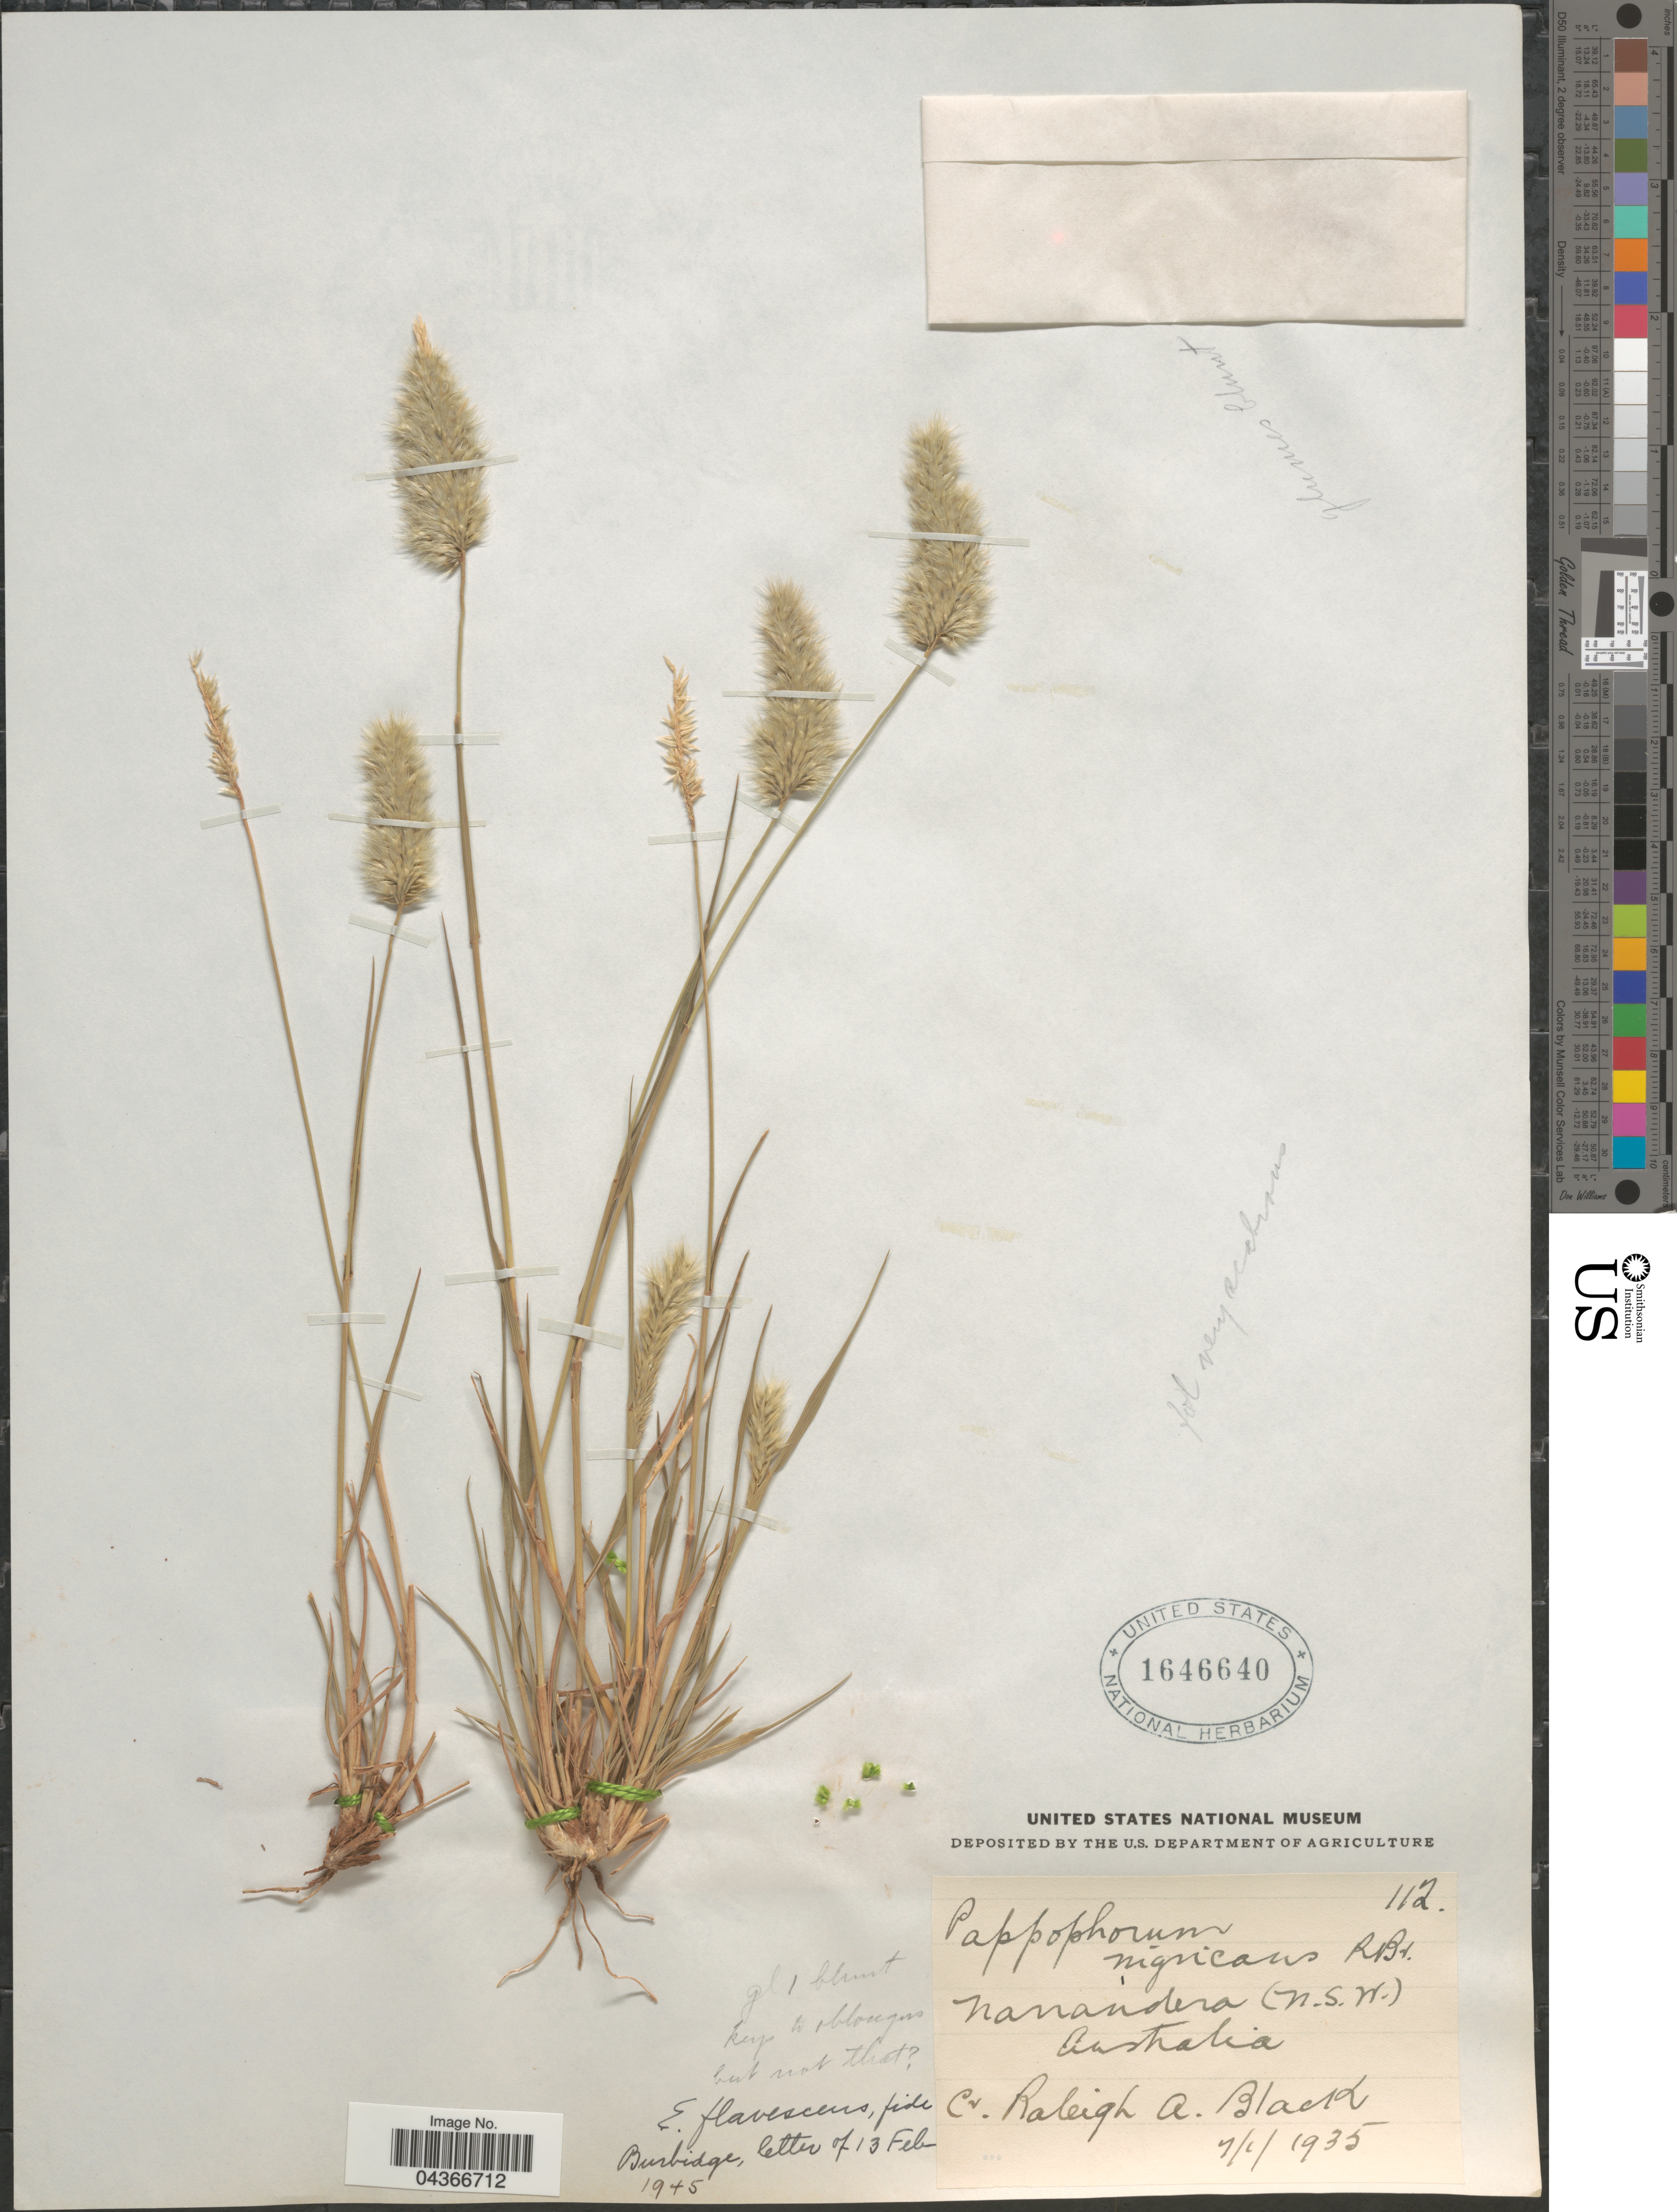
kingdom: Plantae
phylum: Tracheophyta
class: Liliopsida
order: Poales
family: Poaceae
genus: Enneapogon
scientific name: Enneapogon nigricans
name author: (R. Br.) P. Beauv.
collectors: R. A. Black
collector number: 112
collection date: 1935-01-07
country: Australia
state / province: New South Wales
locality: Nanandera.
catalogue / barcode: US 1646640